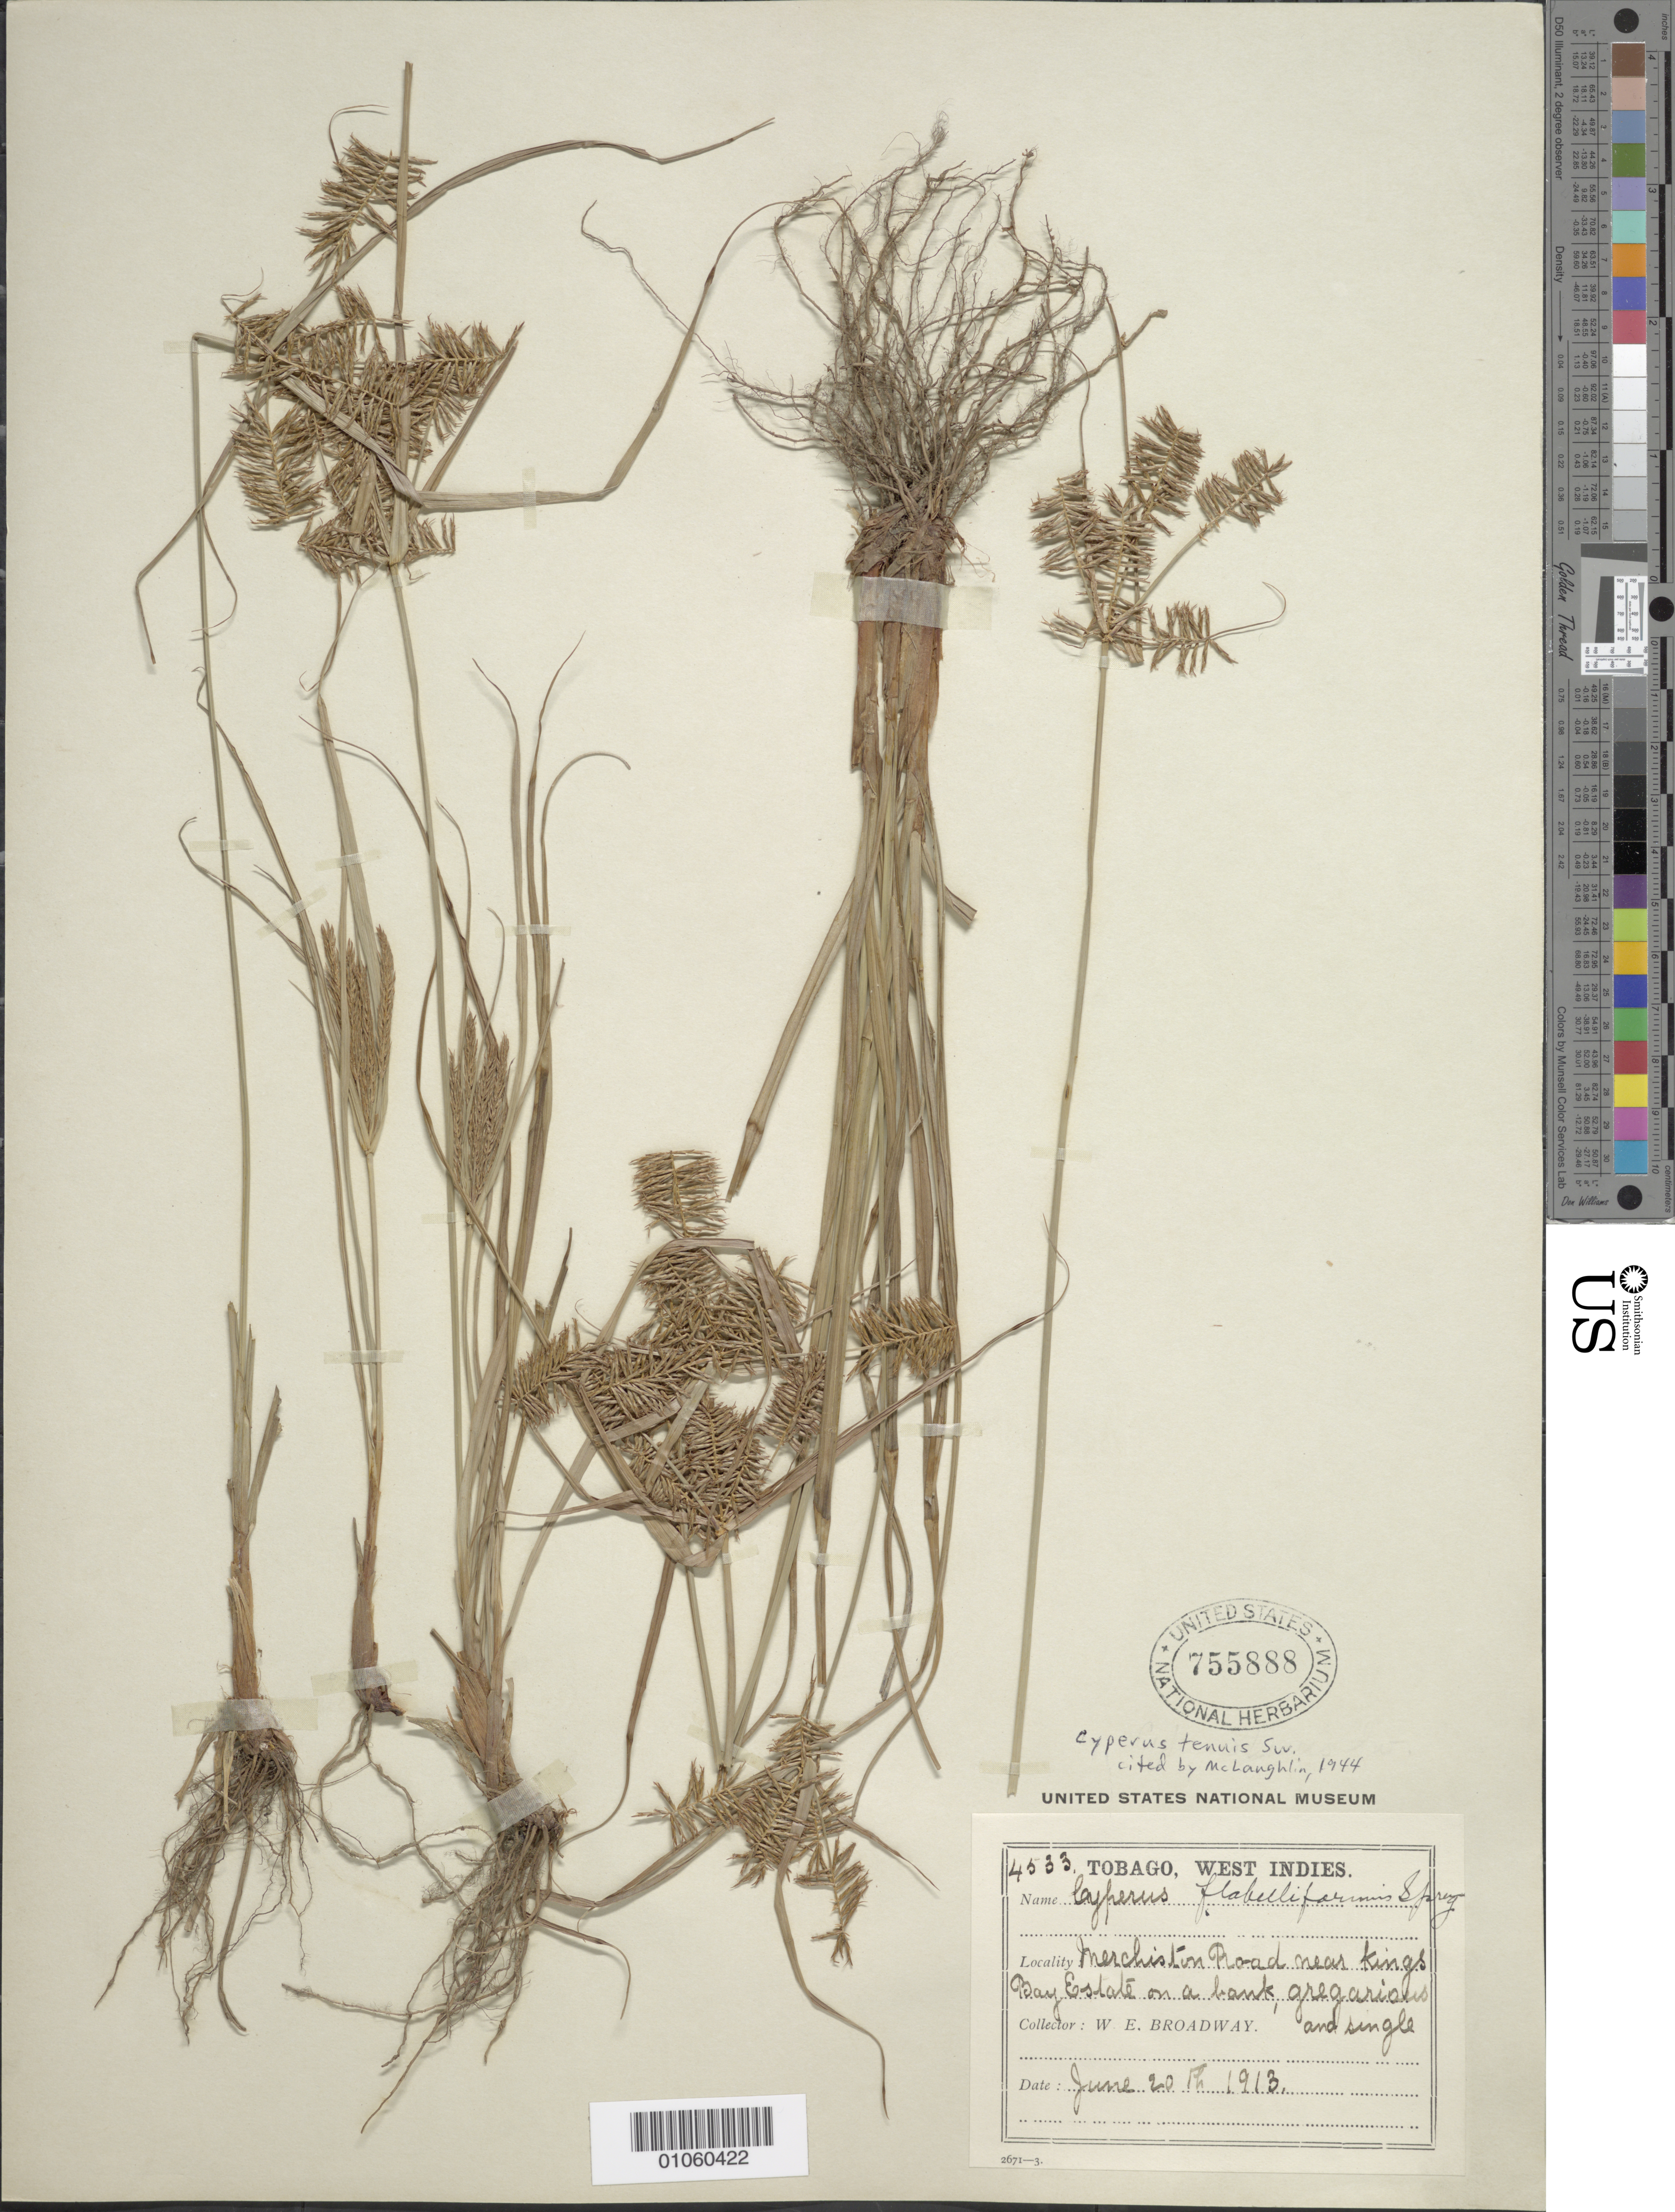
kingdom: Plantae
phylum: Tracheophyta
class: Liliopsida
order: Poales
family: Cyperaceae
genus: Cyperus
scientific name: Cyperus tenuis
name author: Sw.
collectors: W. E. Broadway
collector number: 4533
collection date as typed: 20 Jun 1913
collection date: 1913-06-20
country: Trinidad and Tobago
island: Tobago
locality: Merchiston Road near Kings Bay Estate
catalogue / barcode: US 755888